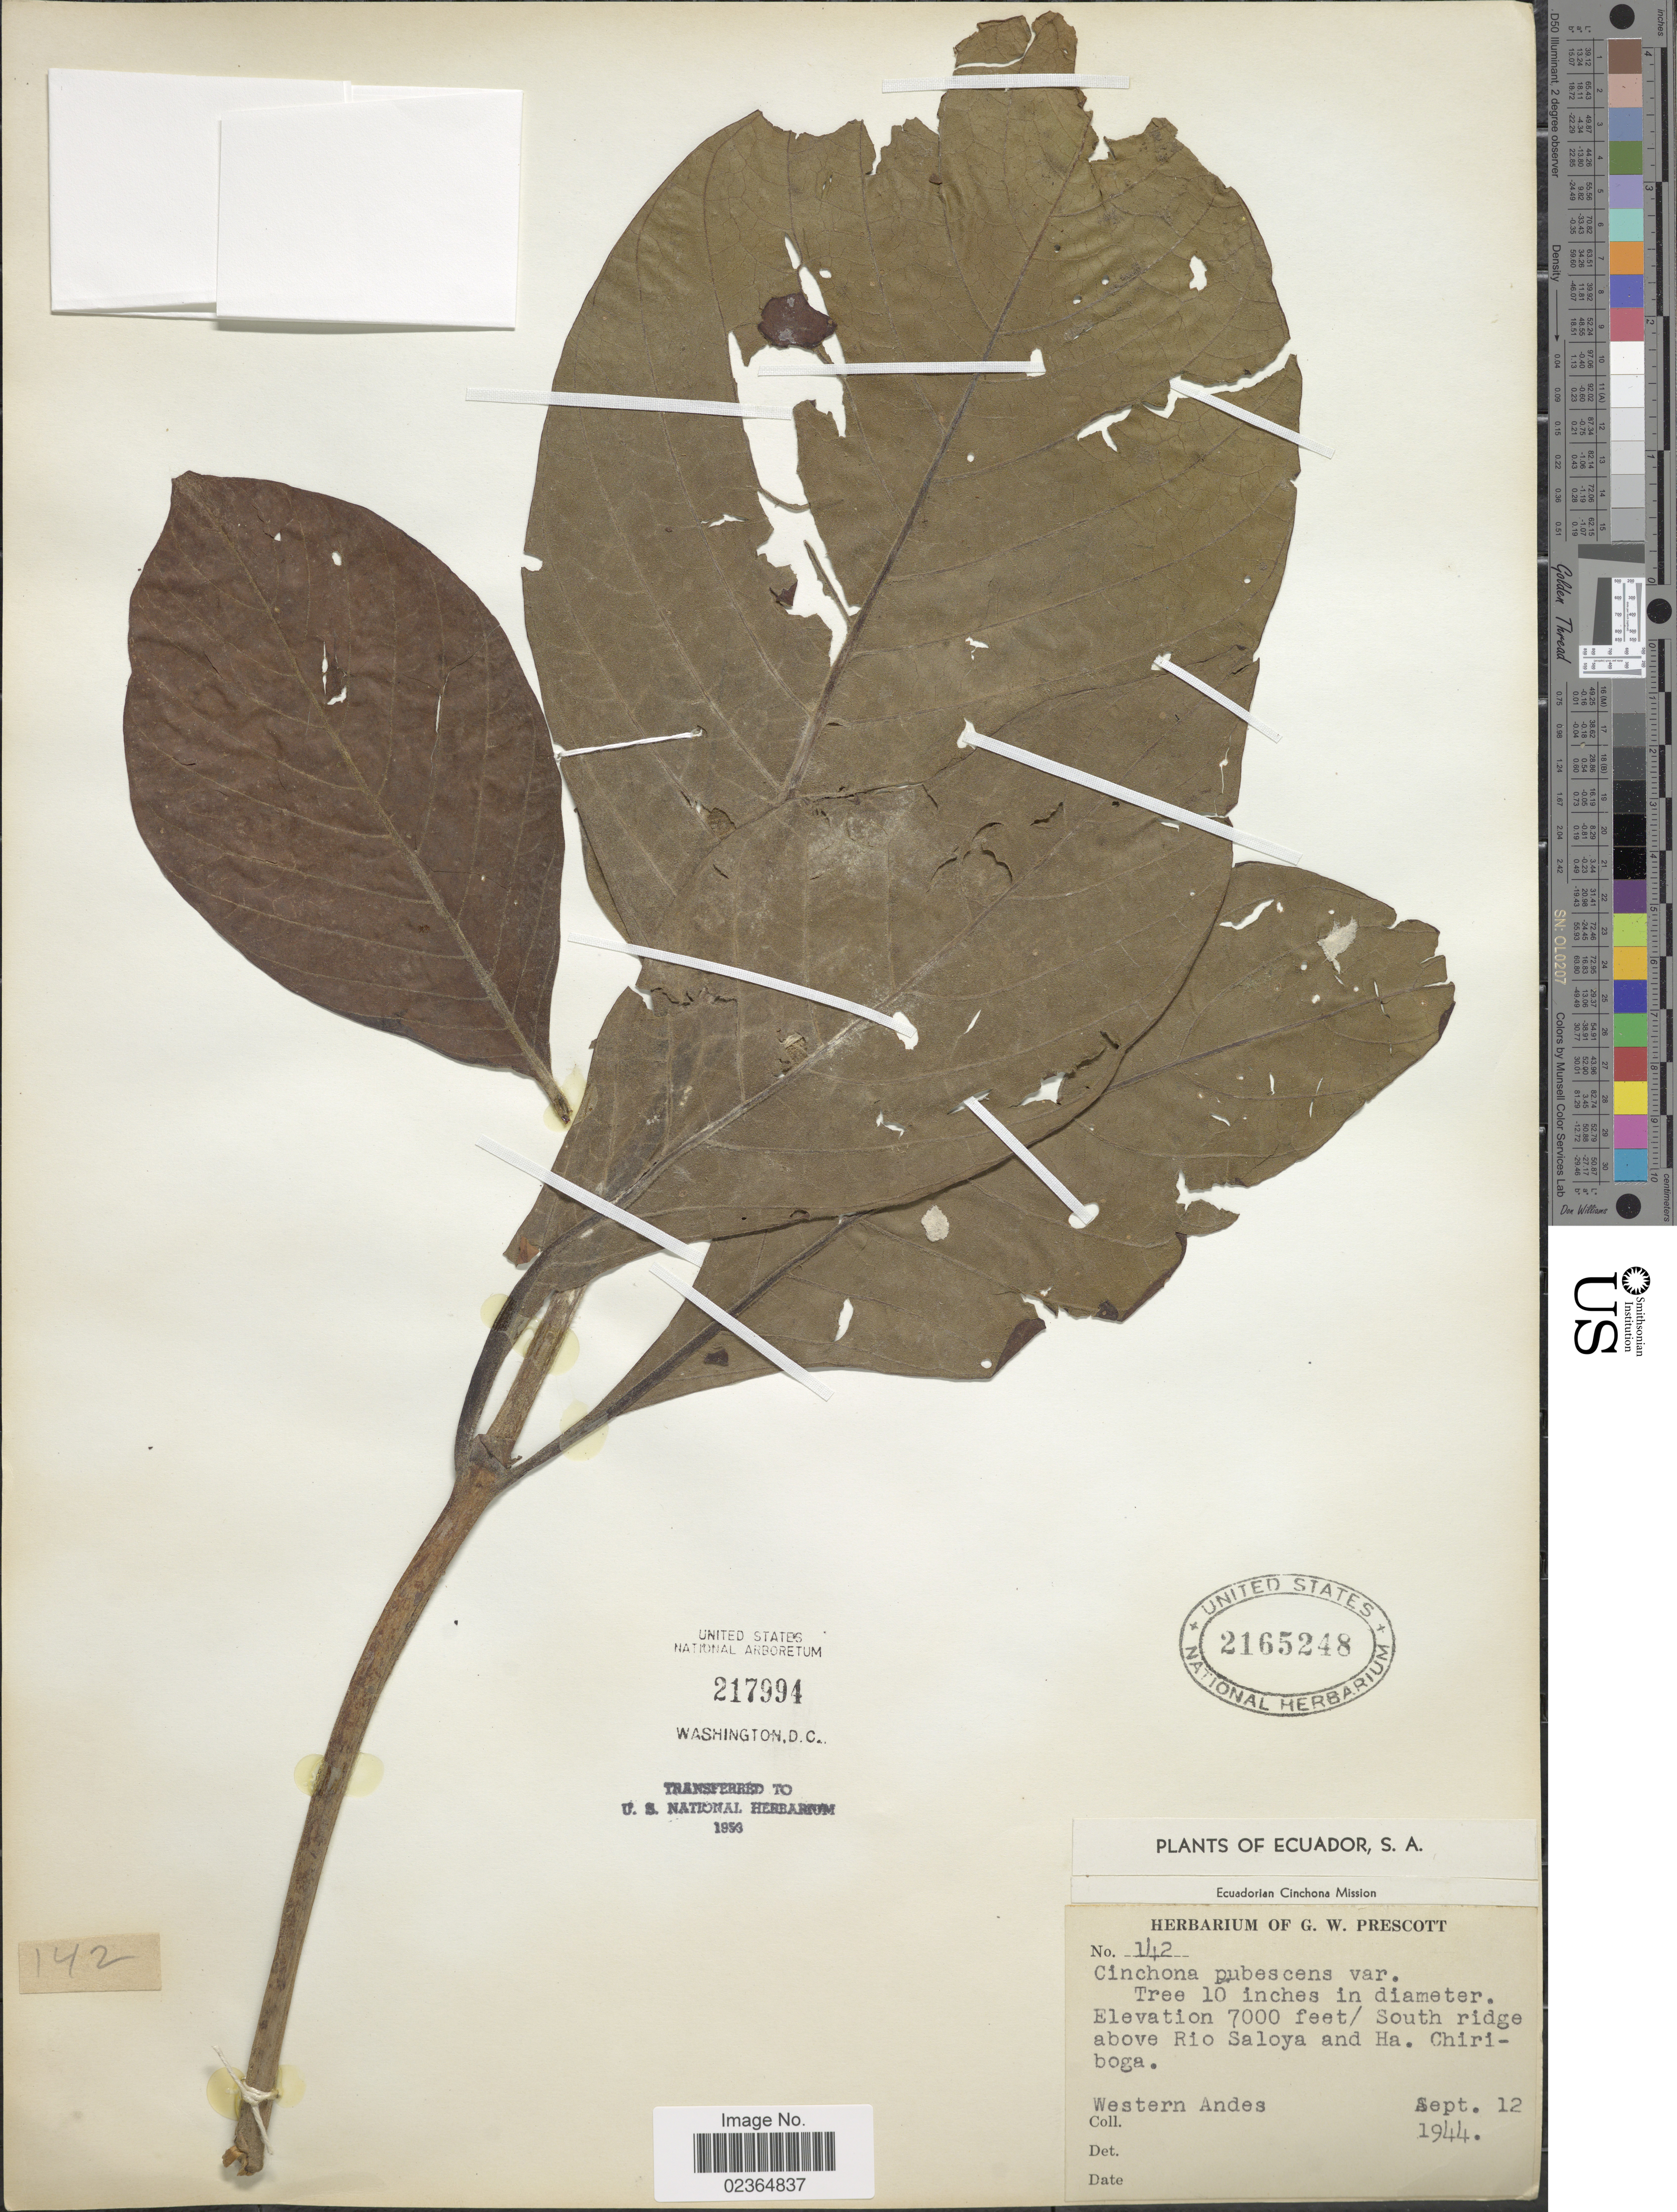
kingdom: Plantae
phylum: Tracheophyta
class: Magnoliopsida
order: Gentianales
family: Rubiaceae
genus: Cinchona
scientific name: Cinchona pubescens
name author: Vahl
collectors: ex herb. G. W. Prescott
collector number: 142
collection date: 1944-09-12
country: Ecuador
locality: South ridge above Rio Saloya and Ha. Chiriboga. Western Andes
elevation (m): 2134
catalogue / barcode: US 2165248